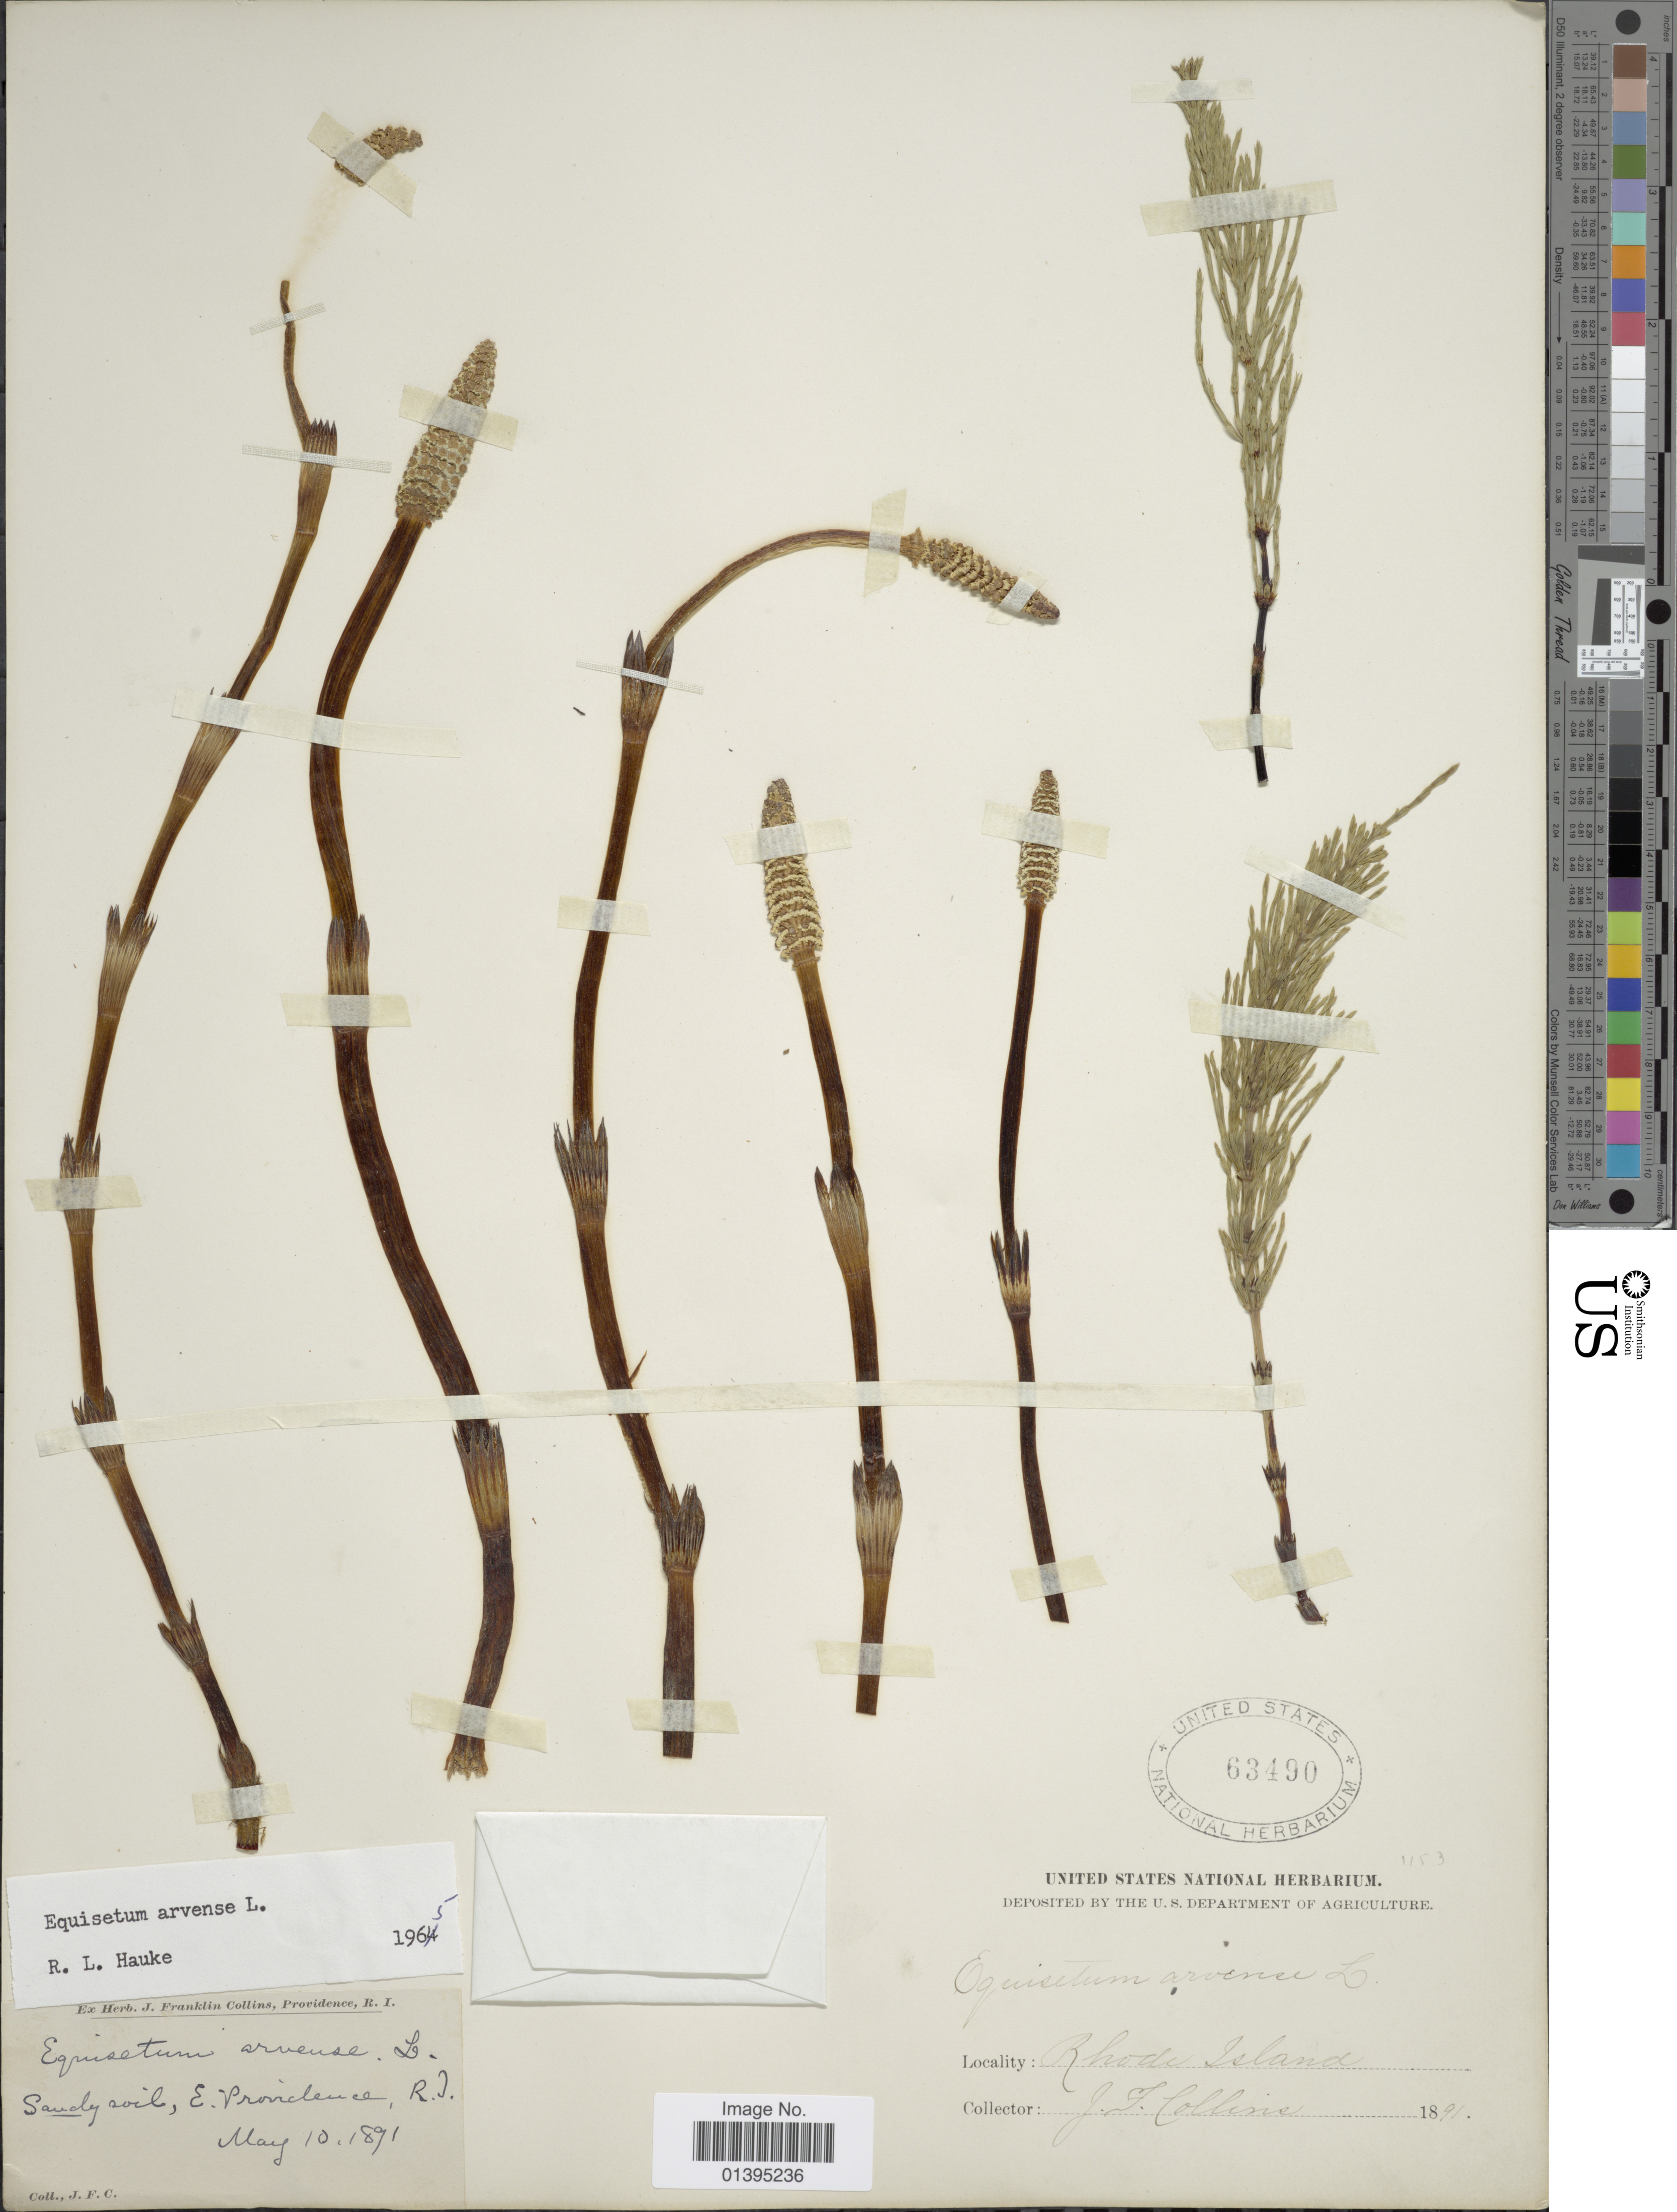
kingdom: Plantae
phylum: Tracheophyta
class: Polypodiopsida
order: Equisetales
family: Equisetaceae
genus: Equisetum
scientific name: Equisetum arvense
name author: L.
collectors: J. Collins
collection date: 1891-05-10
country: United States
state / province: Rhode Island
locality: E. Providence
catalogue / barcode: US 63490